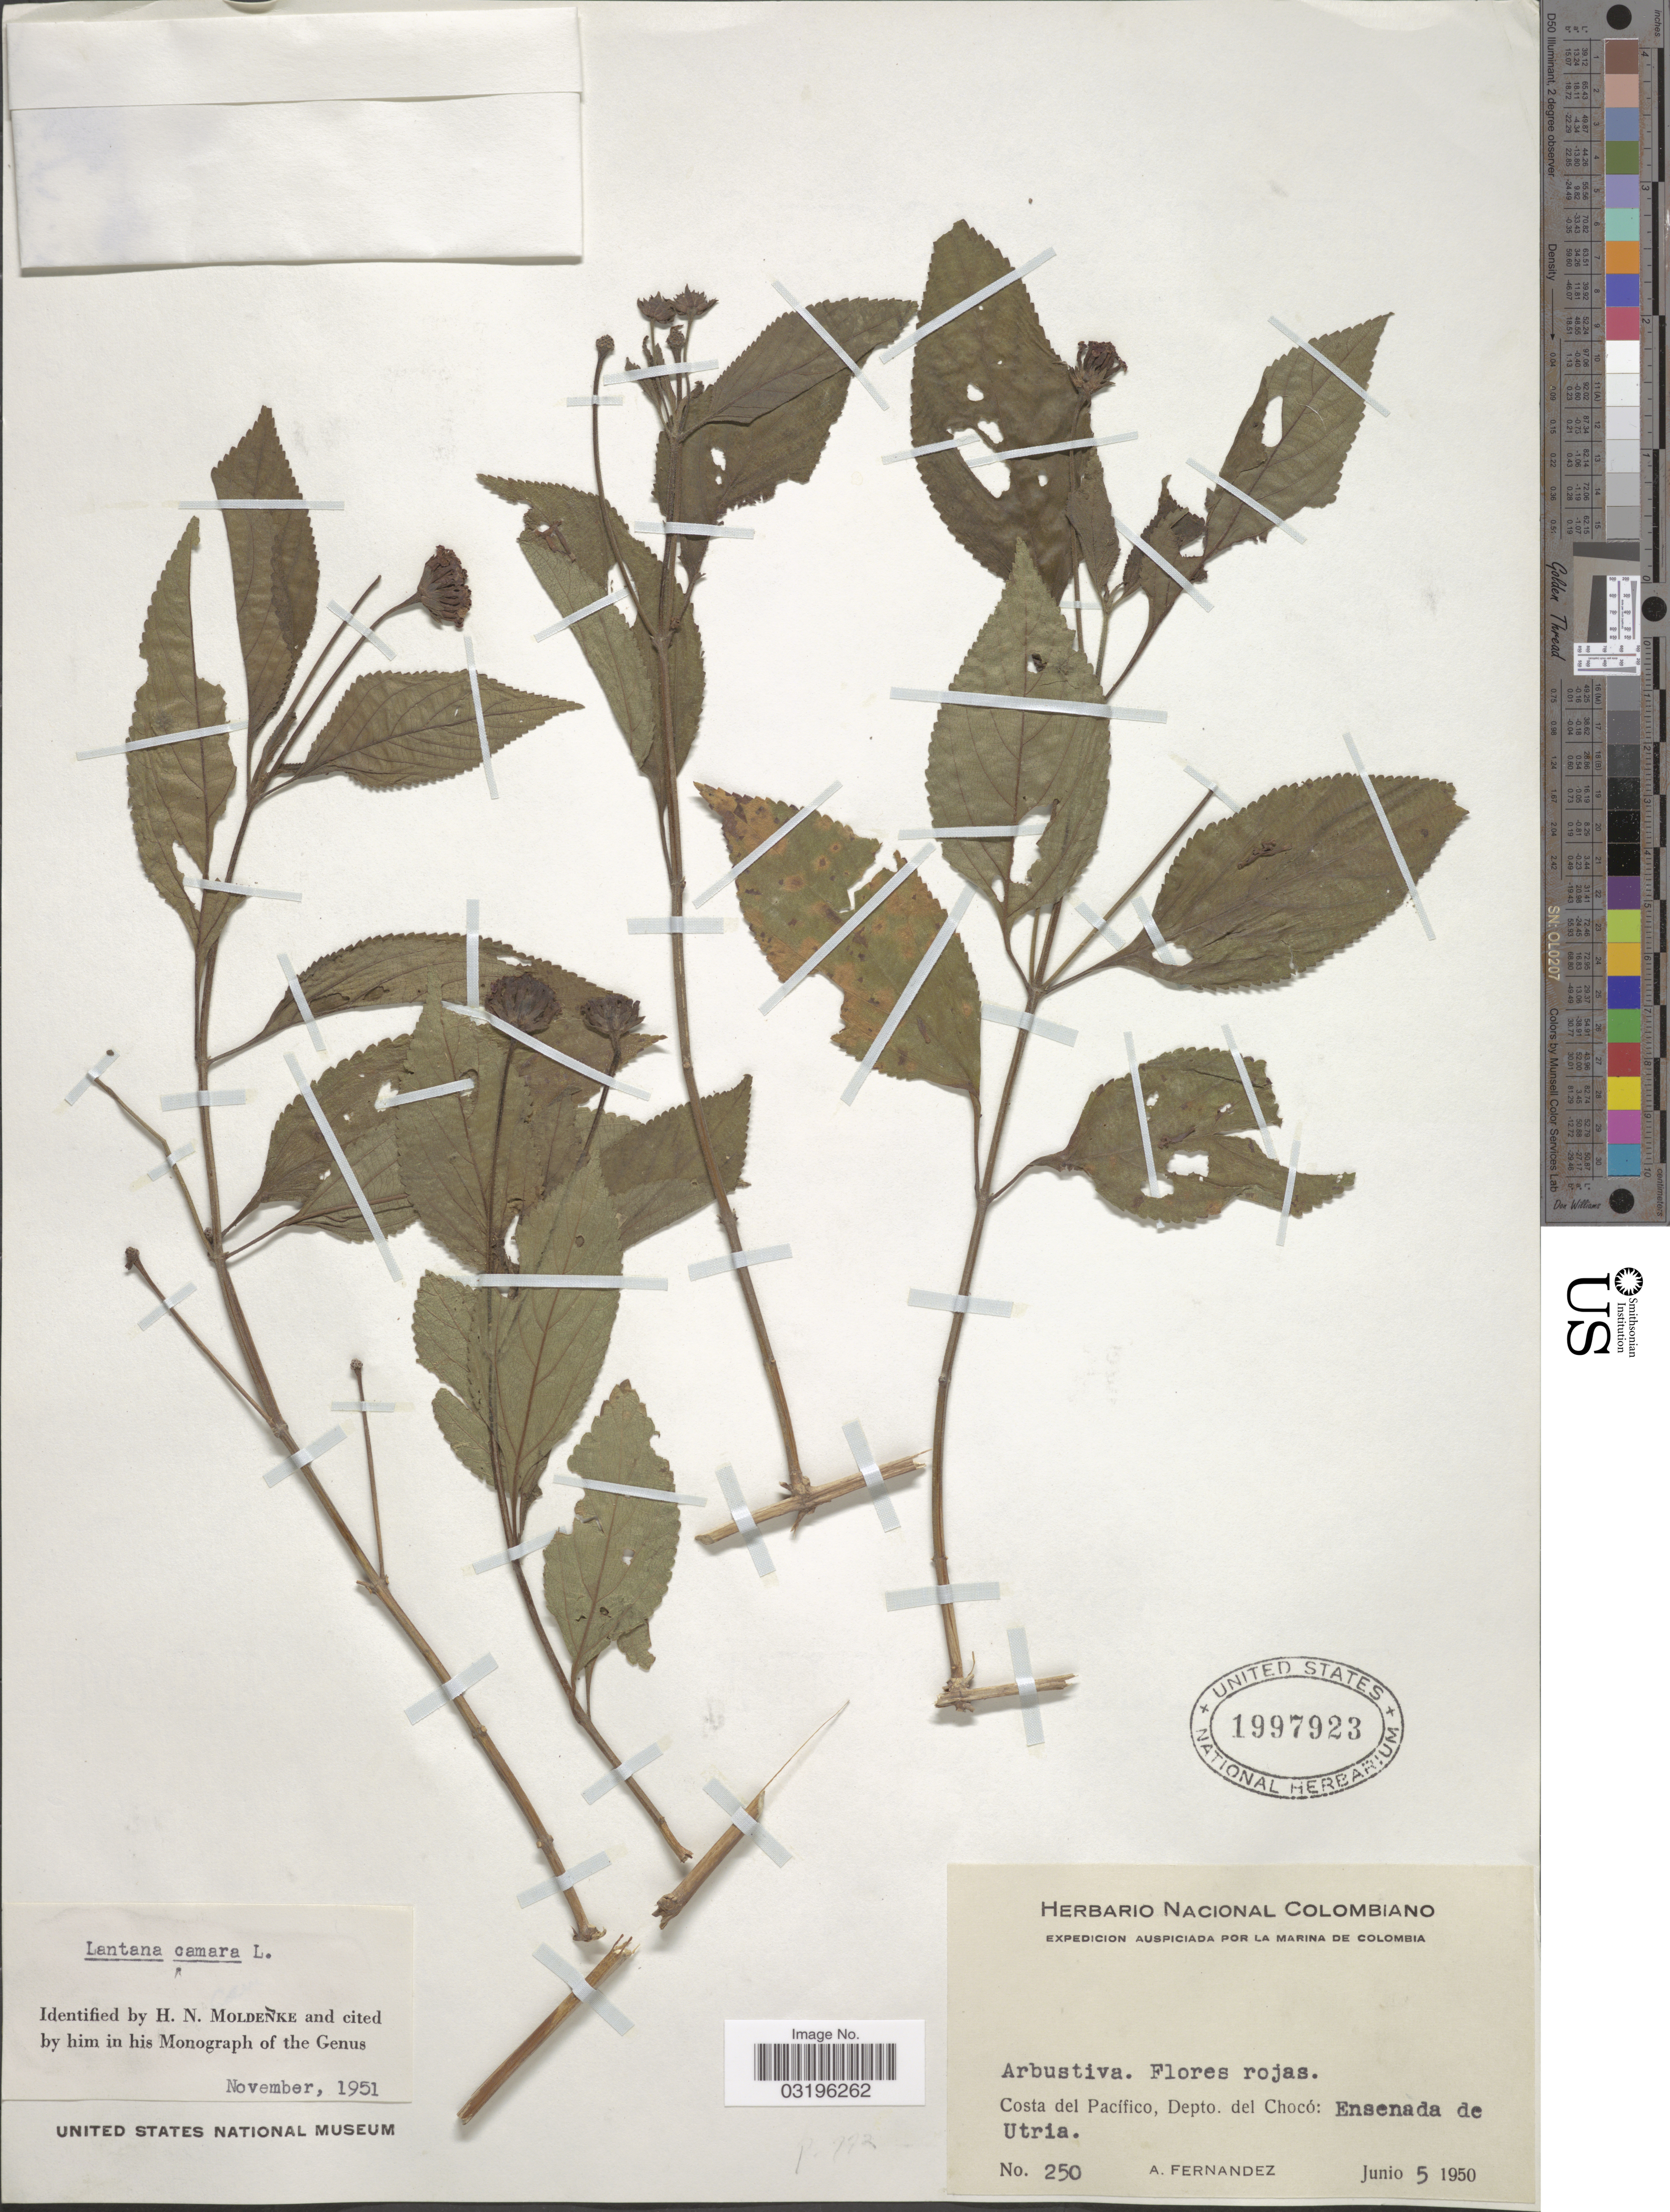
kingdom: Plantae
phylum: Tracheophyta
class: Magnoliopsida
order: Lamiales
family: Verbenaceae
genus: Lantana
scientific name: Lantana camara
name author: L.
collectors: A. Fernandez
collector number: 250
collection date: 1950-06-05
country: Colombia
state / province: Chocó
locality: Costa del Pacífico. Depto. del Chocó: Ensenada de Utria.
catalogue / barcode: US 1997923